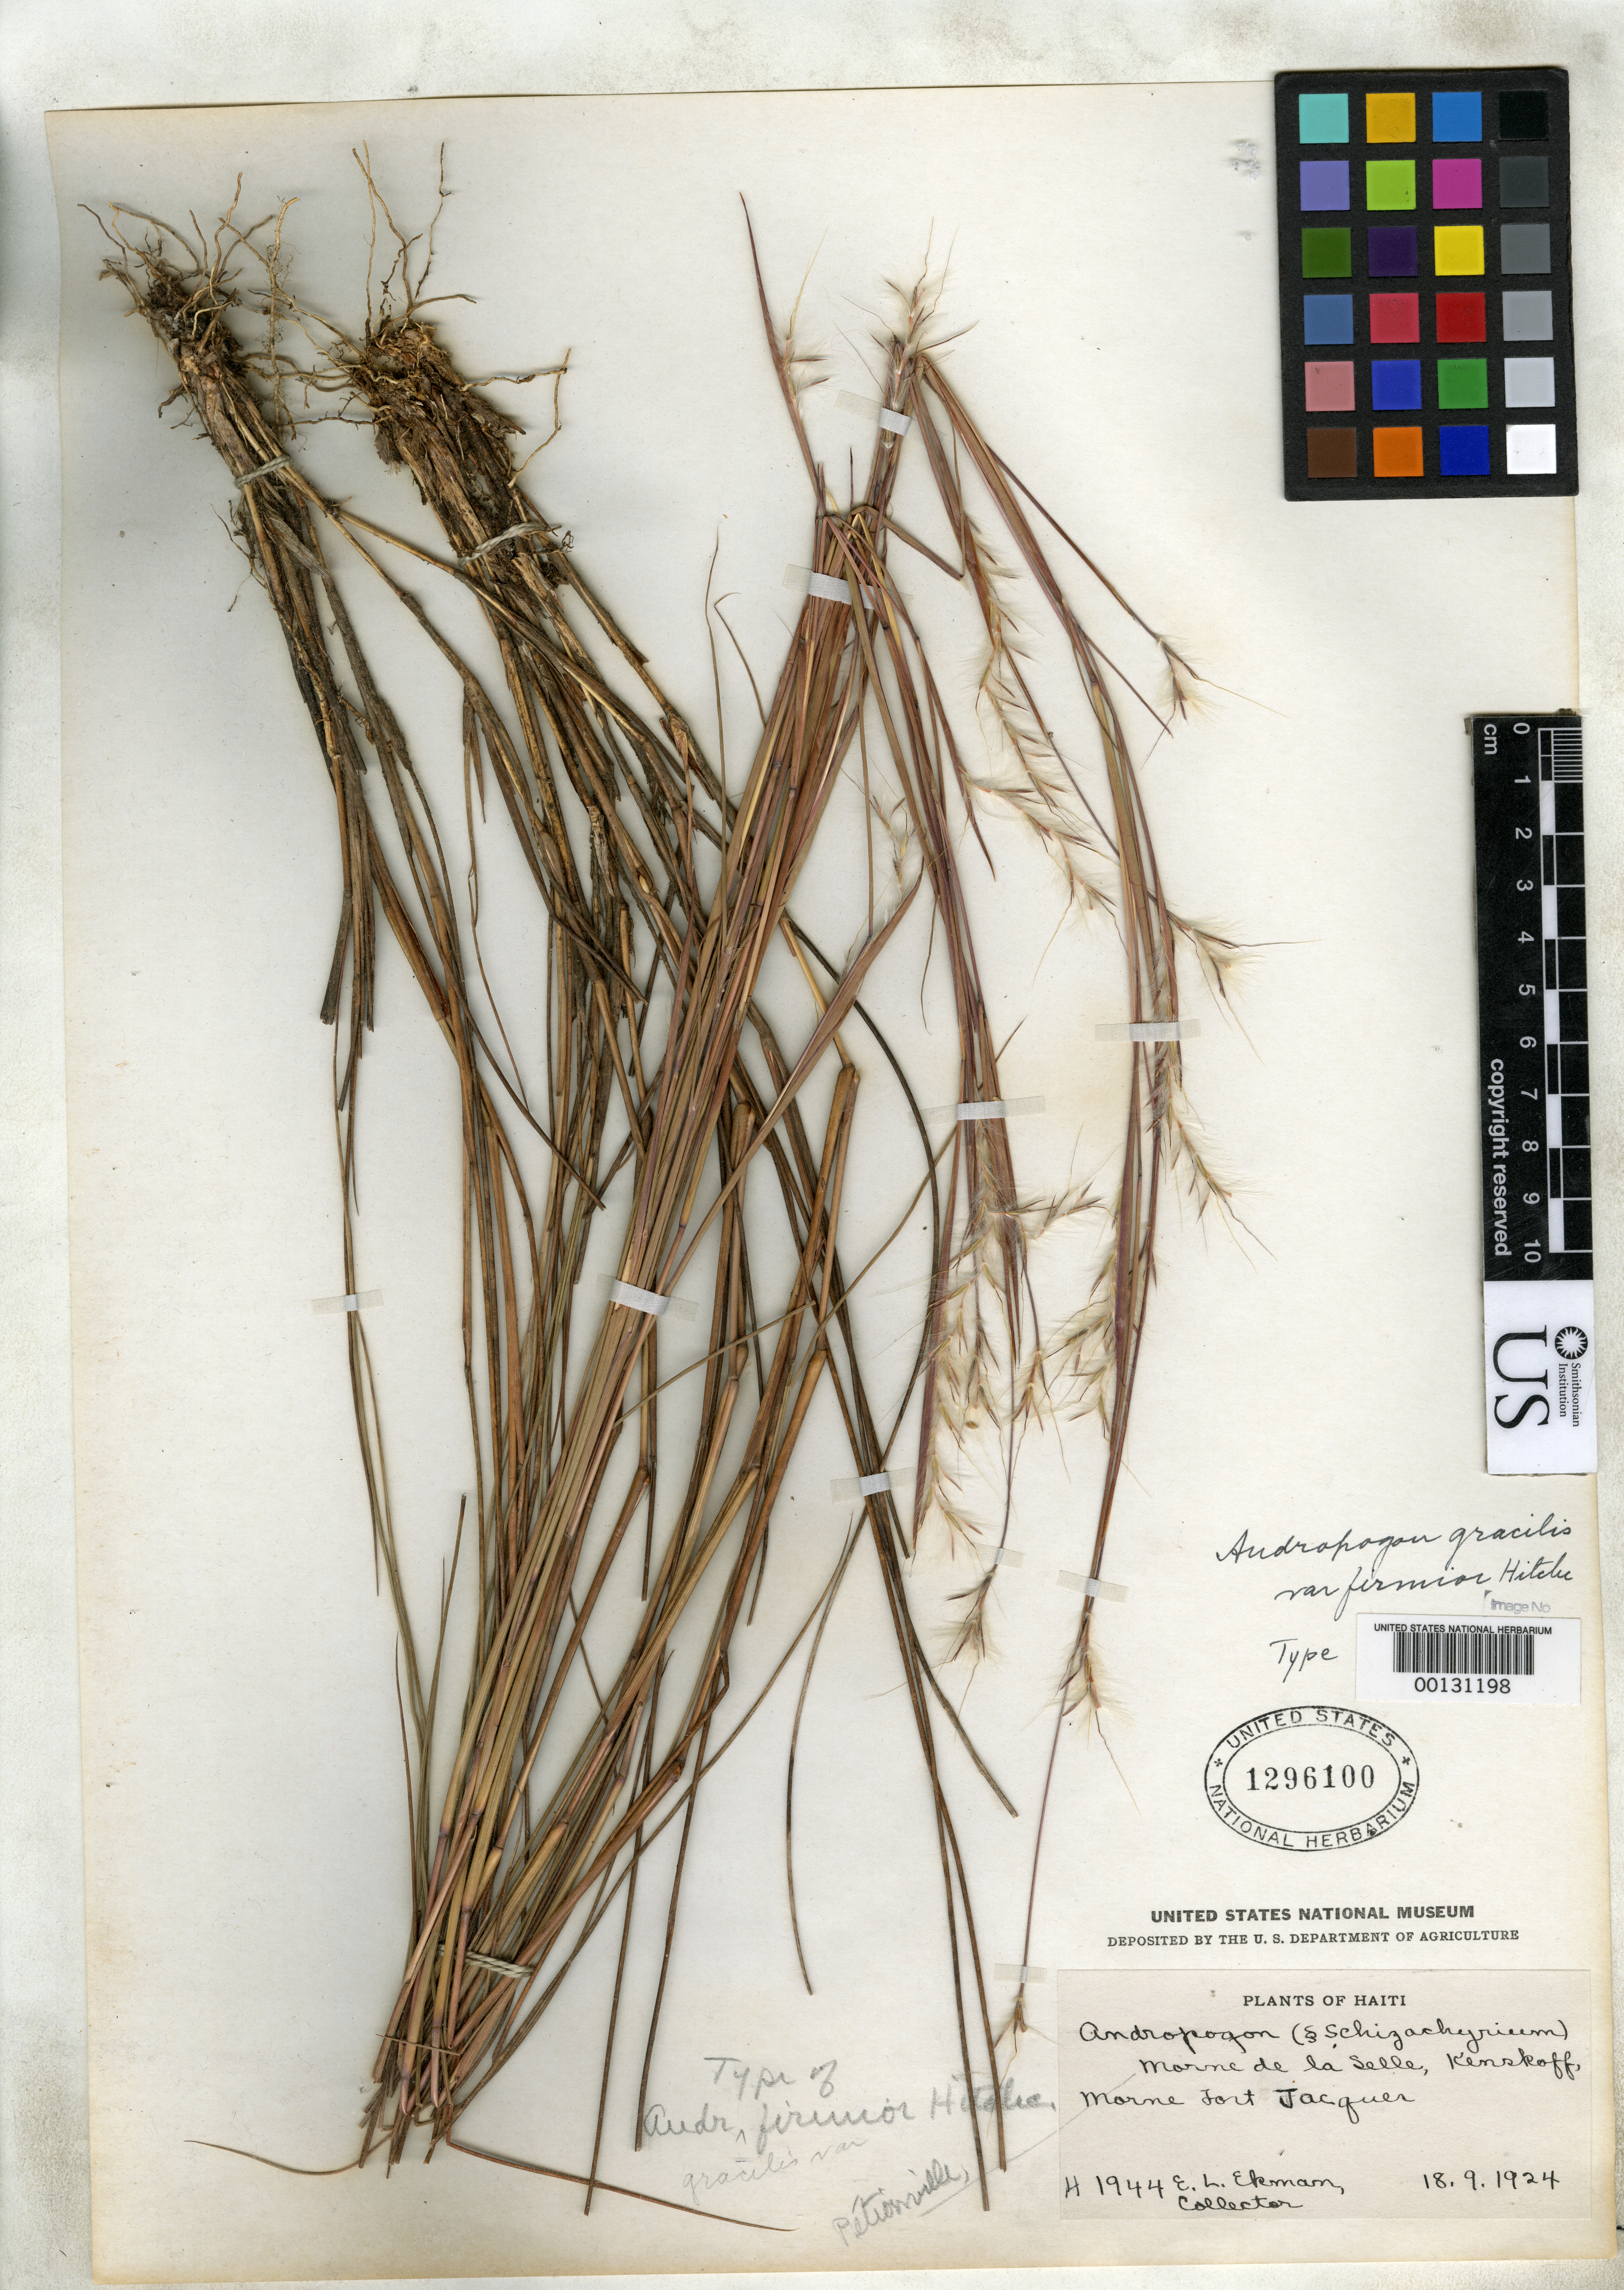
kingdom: Plantae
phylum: Tracheophyta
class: Liliopsida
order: Poales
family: Poaceae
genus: Andropogon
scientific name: Andropogon gracilis var. firmior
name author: Hitchc.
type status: Holotype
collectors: E. L. Ekman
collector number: H 1944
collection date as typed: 18 Sep 1924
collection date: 1924-09-18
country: Haiti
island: Hispaniola Island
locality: Morne Fort Jacques, Petionville, Massif de La Selle.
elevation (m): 1200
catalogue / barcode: US 1296100